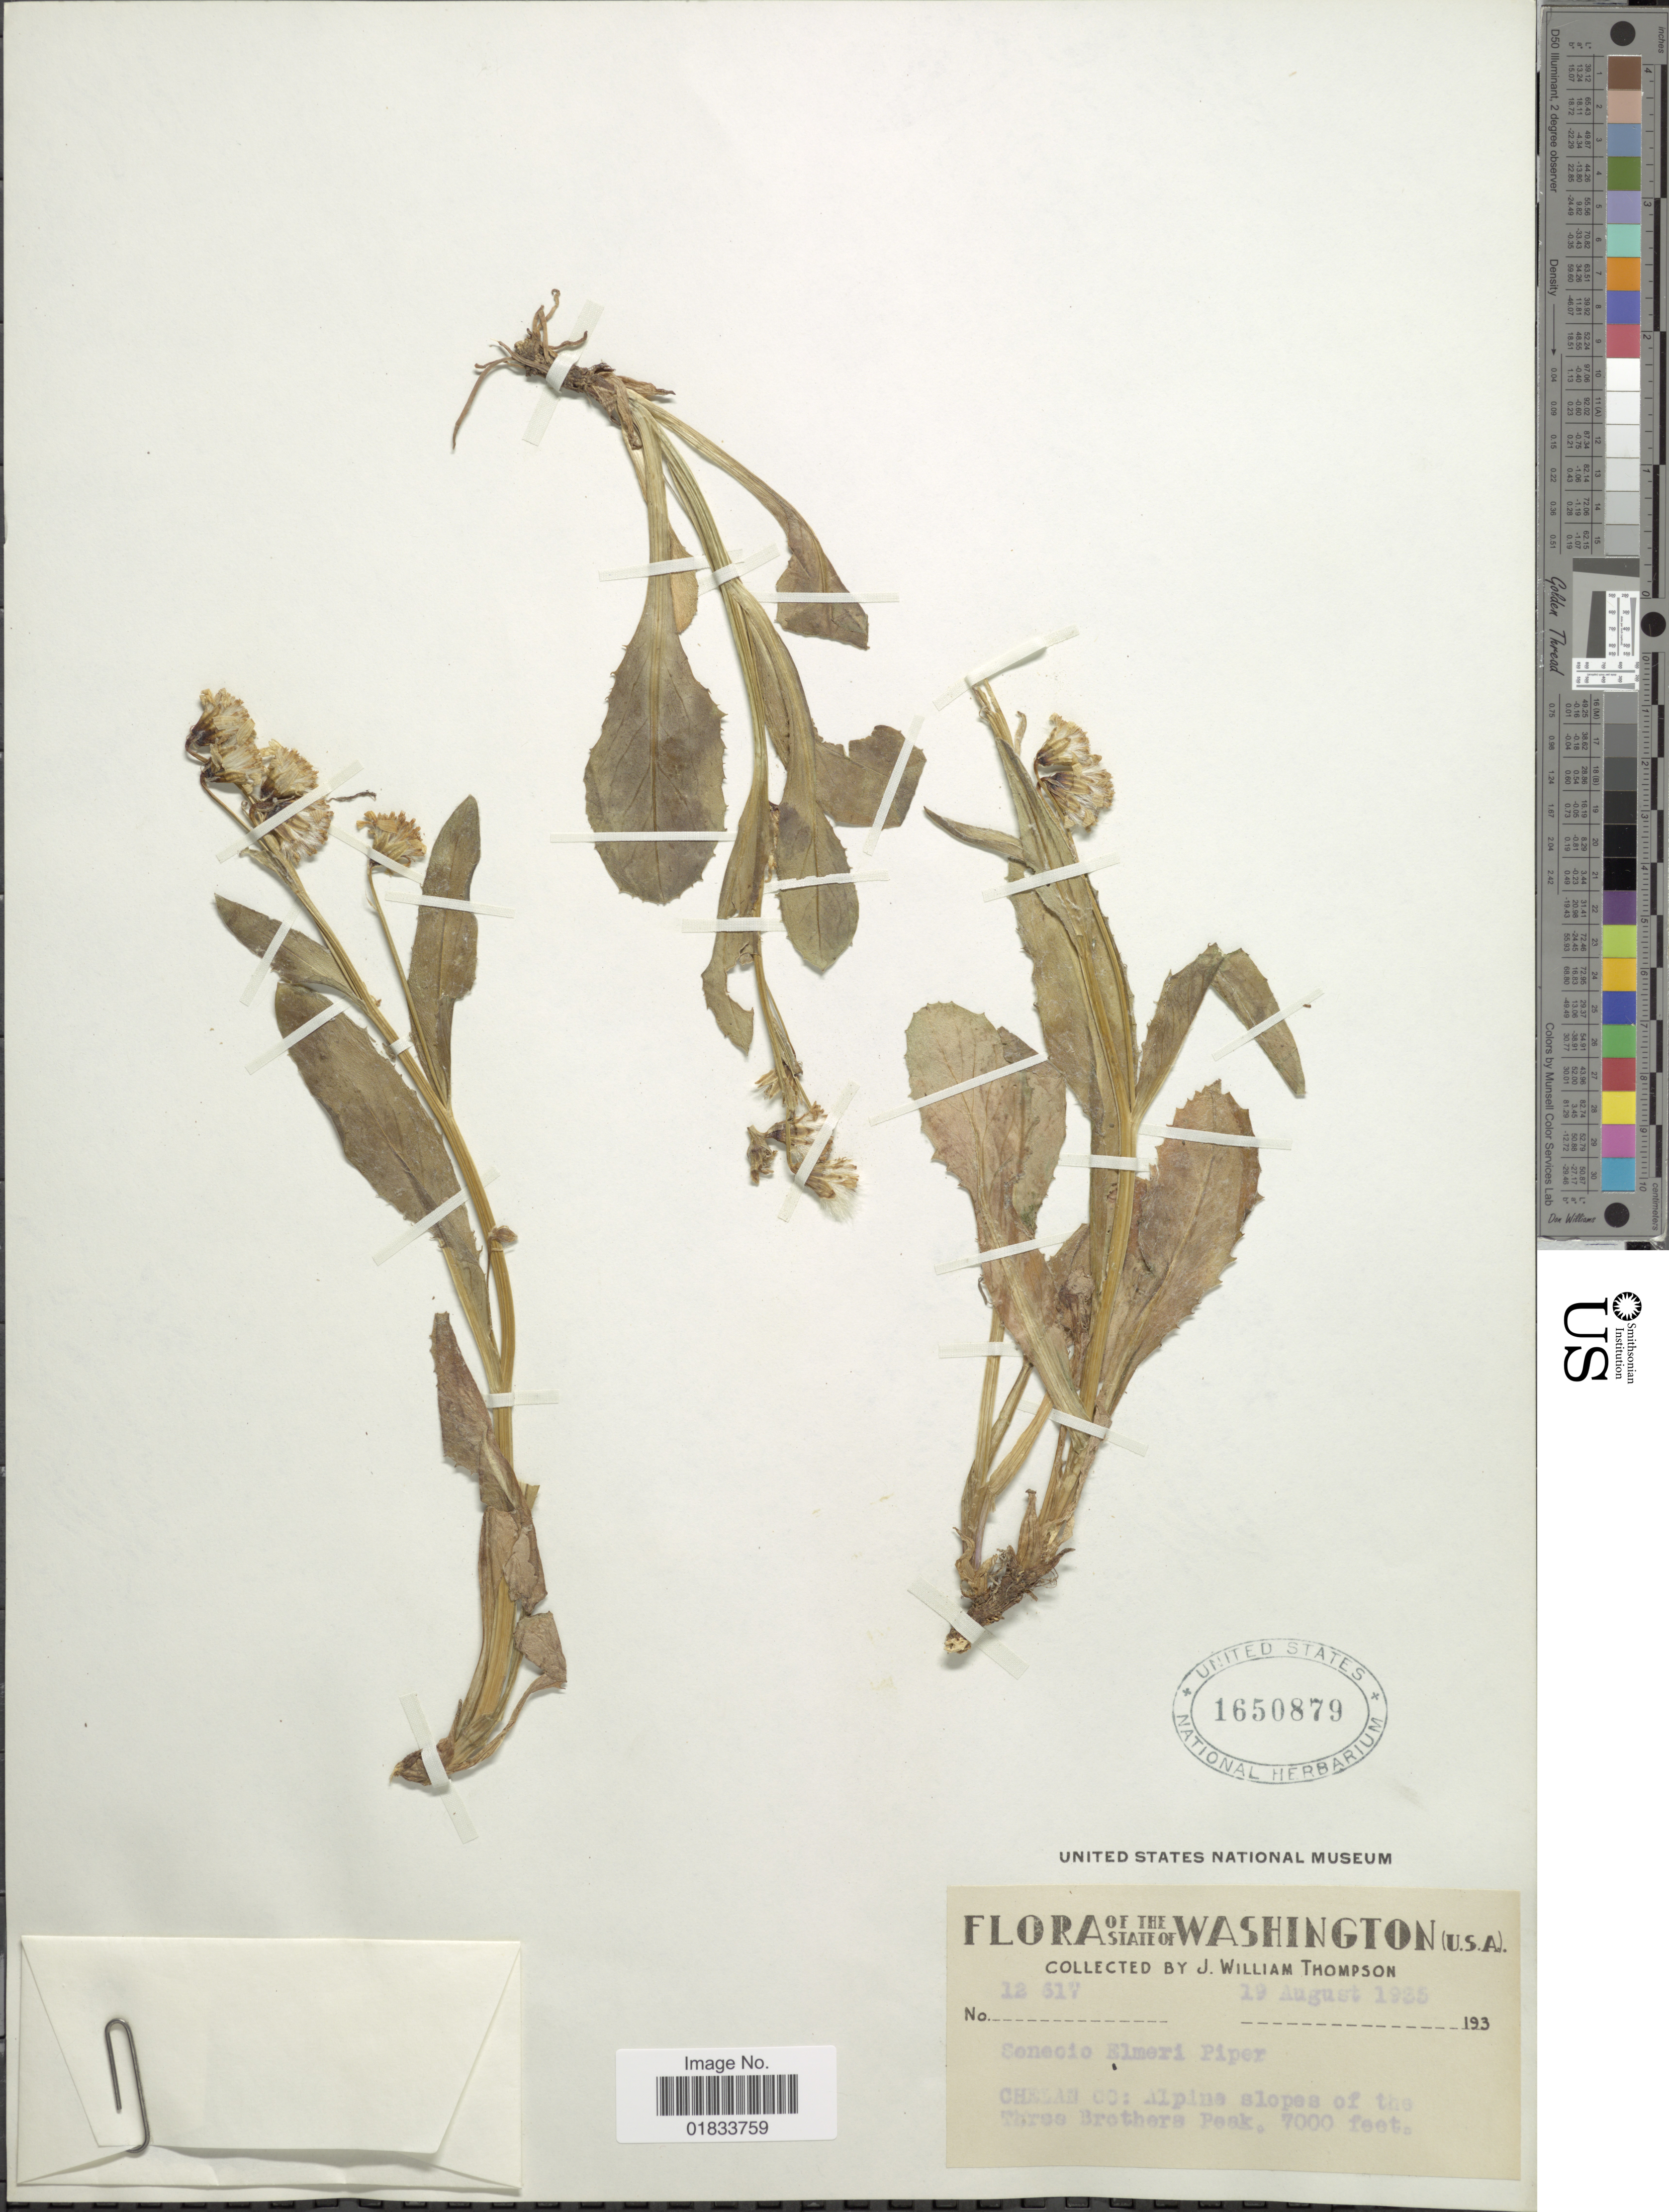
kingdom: Plantae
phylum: Tracheophyta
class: Magnoliopsida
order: Asterales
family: Asteraceae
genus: Senecio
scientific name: Senecio elmeri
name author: Piper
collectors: J. W. Thompson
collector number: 12617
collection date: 1935-08-19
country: United States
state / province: Washington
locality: Alpine slopes of the Three Brothers Peak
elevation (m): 2134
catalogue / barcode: US 1650879